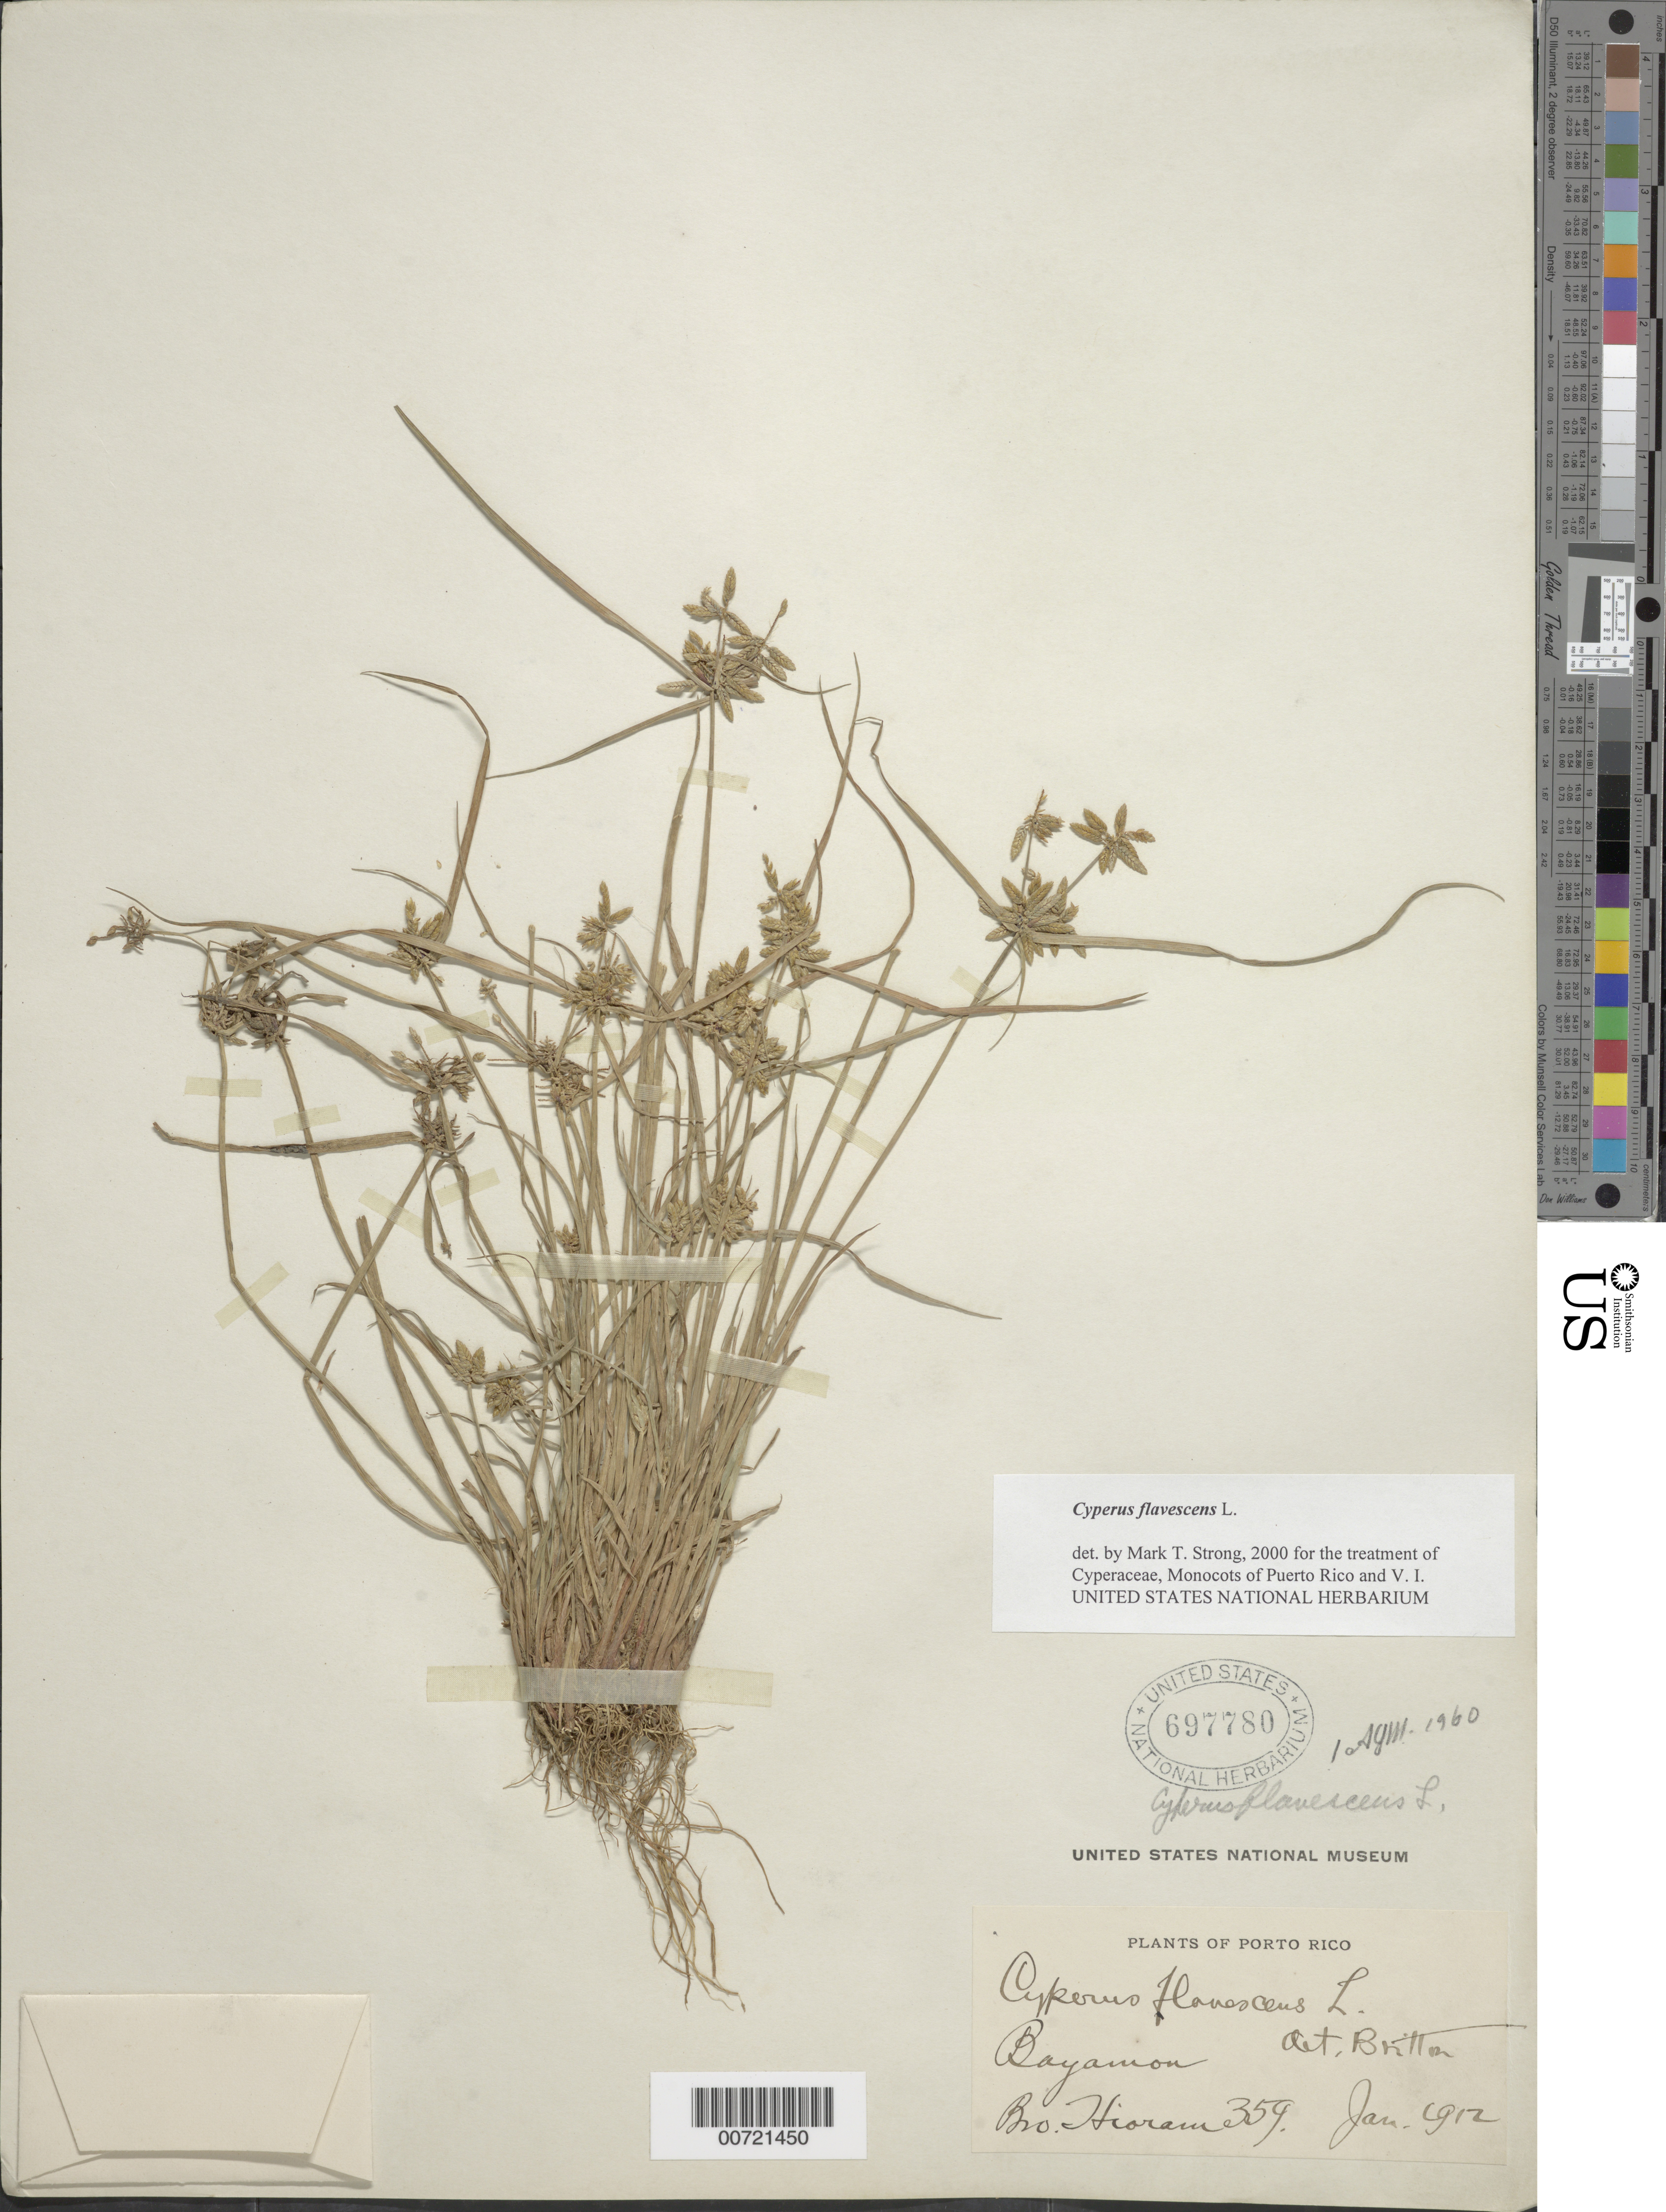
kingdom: Plantae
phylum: Tracheophyta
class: Liliopsida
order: Poales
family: Cyperaceae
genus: Cyperus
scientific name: Cyperus flavescens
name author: L.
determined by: Strong, M. T., (US), Smithsonian Institution - National Museum of Natural History (UNITED STATES)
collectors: Bro. Hioram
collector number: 359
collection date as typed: Jan 1912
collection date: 1912-01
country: Puerto Rico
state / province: Bayamón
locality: Bayamón.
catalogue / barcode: US 697780